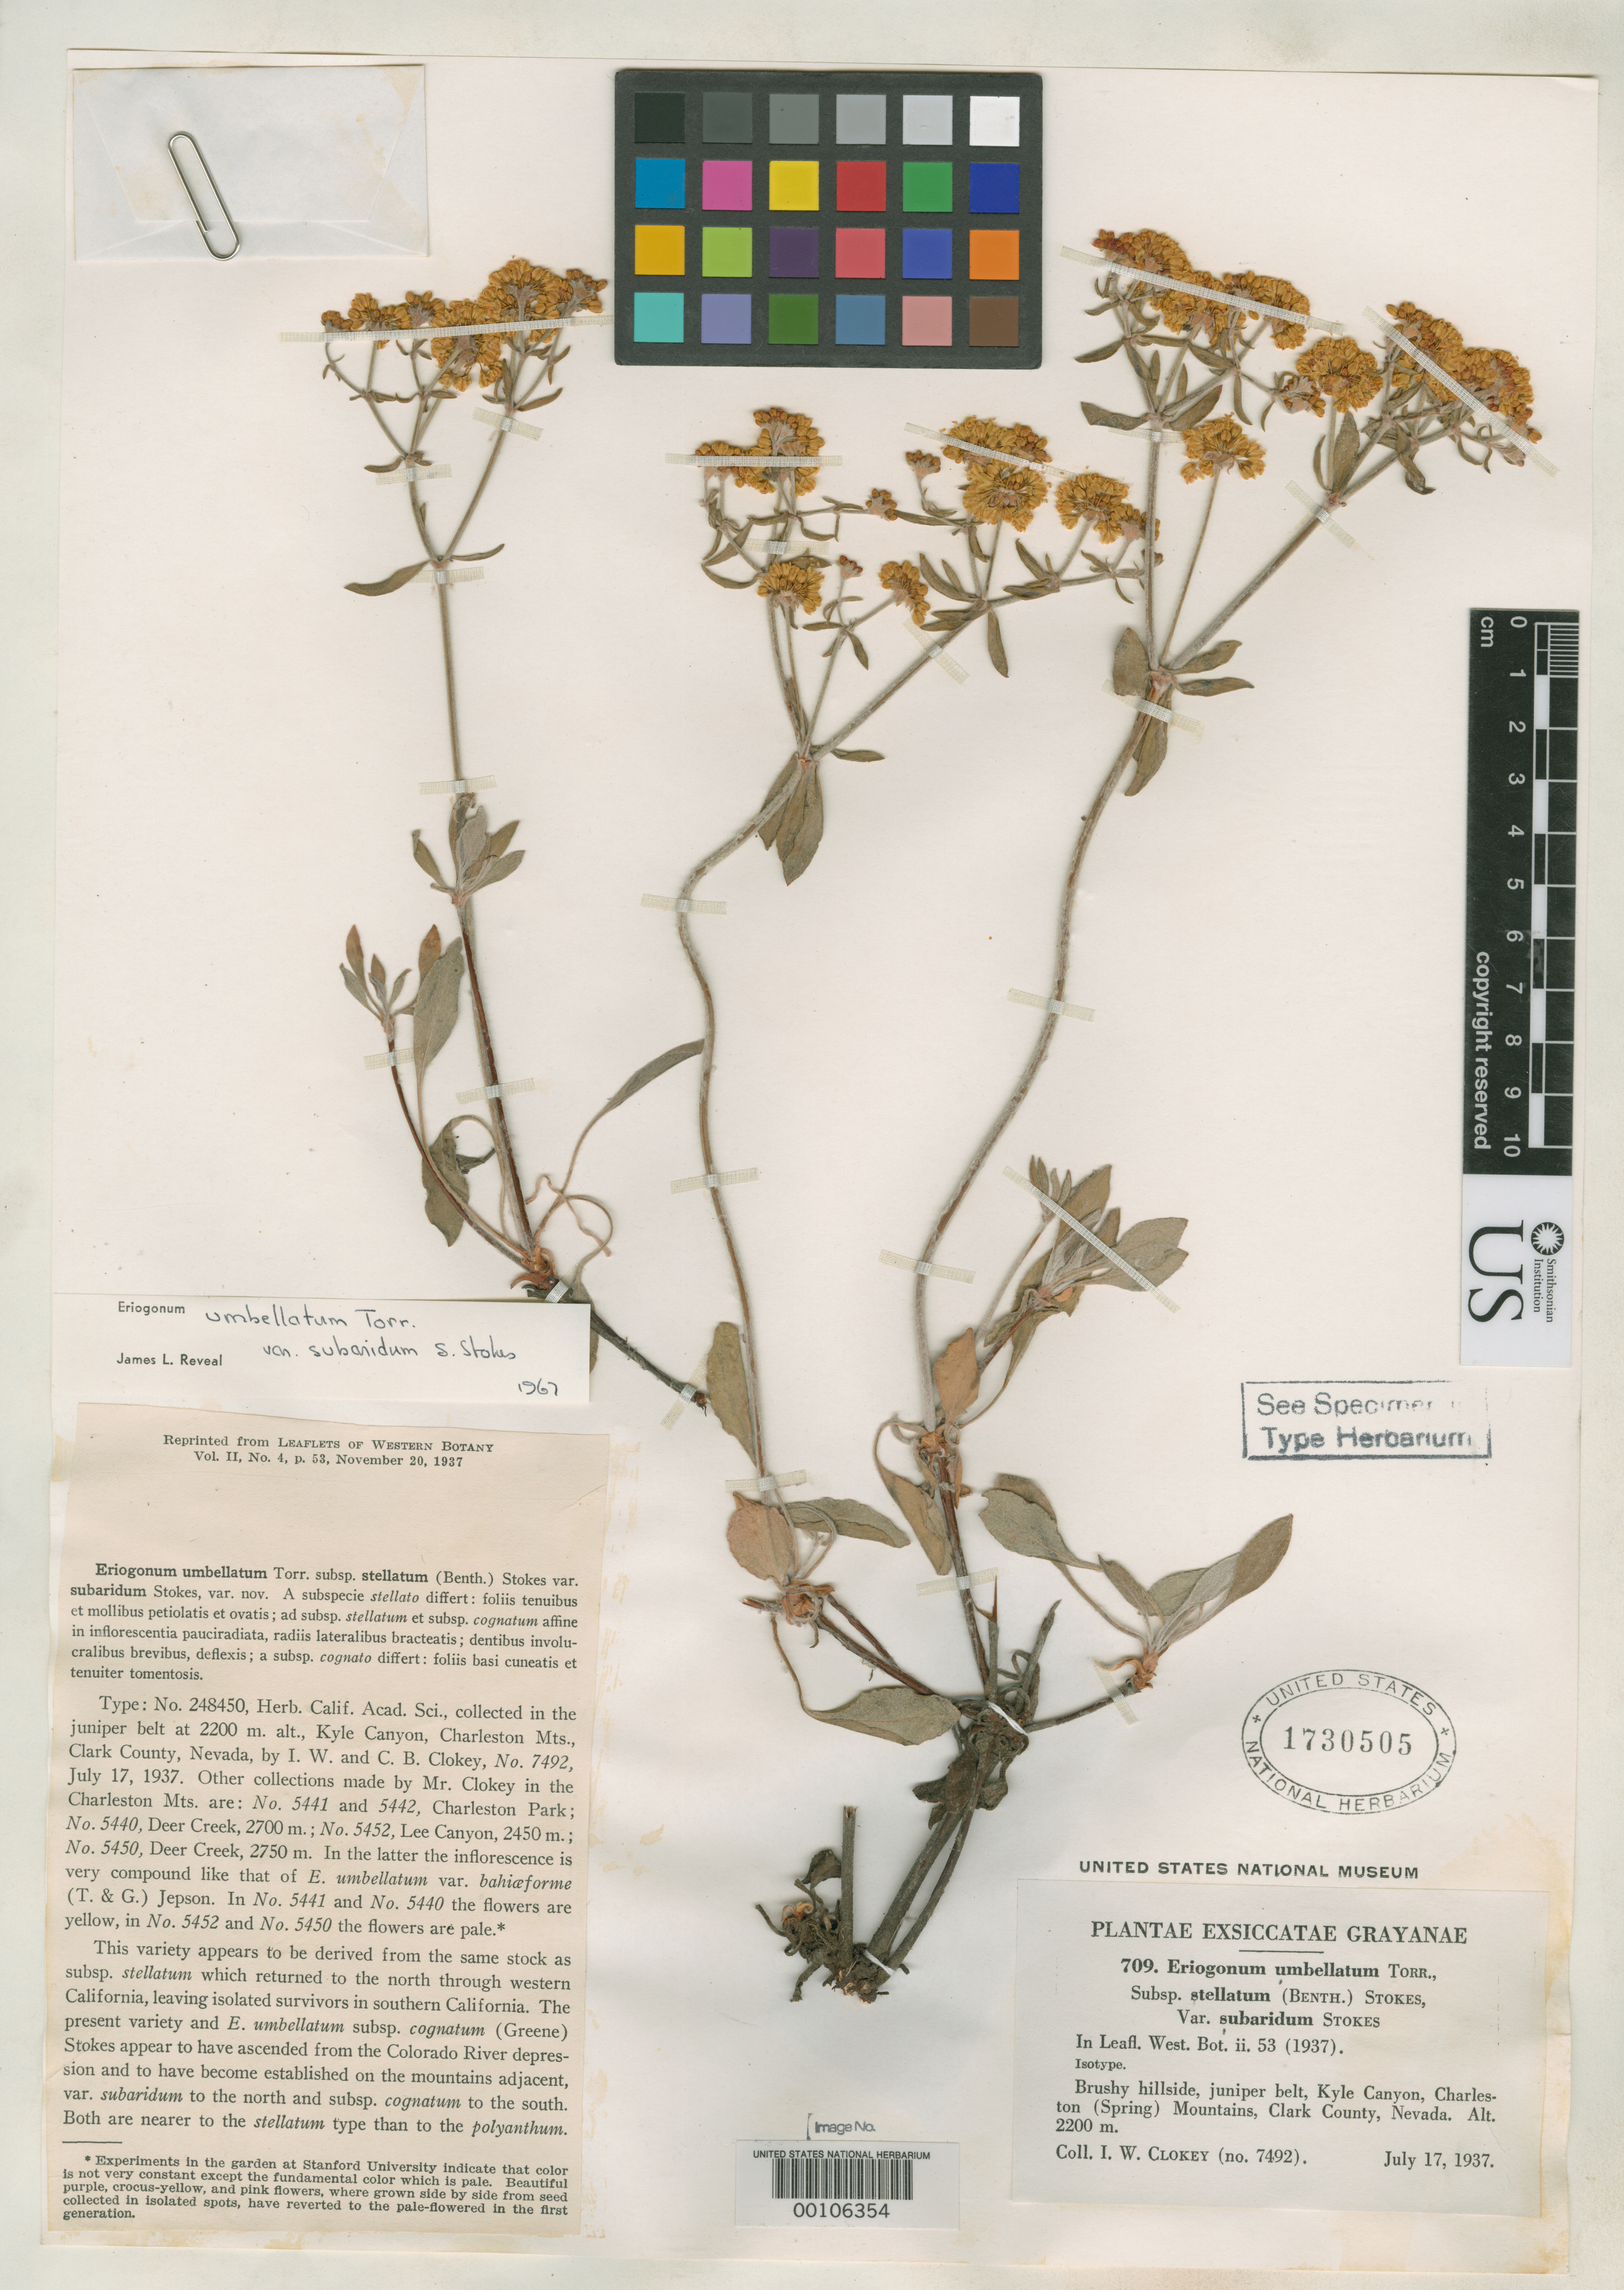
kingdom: Plantae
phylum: Tracheophyta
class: Magnoliopsida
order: Caryophyllales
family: Polygonaceae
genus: Eriogonum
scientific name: Eriogonum umbellatum subsp. stellatum var. subaridum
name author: S. Stokes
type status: Isotype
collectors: I. W. Clokey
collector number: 709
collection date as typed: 17 Jul 1937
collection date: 1937-07-17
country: United States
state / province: Nevada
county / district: Clark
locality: Kyle Canyon, Charleston (Spring) mountains.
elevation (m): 2200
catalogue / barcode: US 1730505